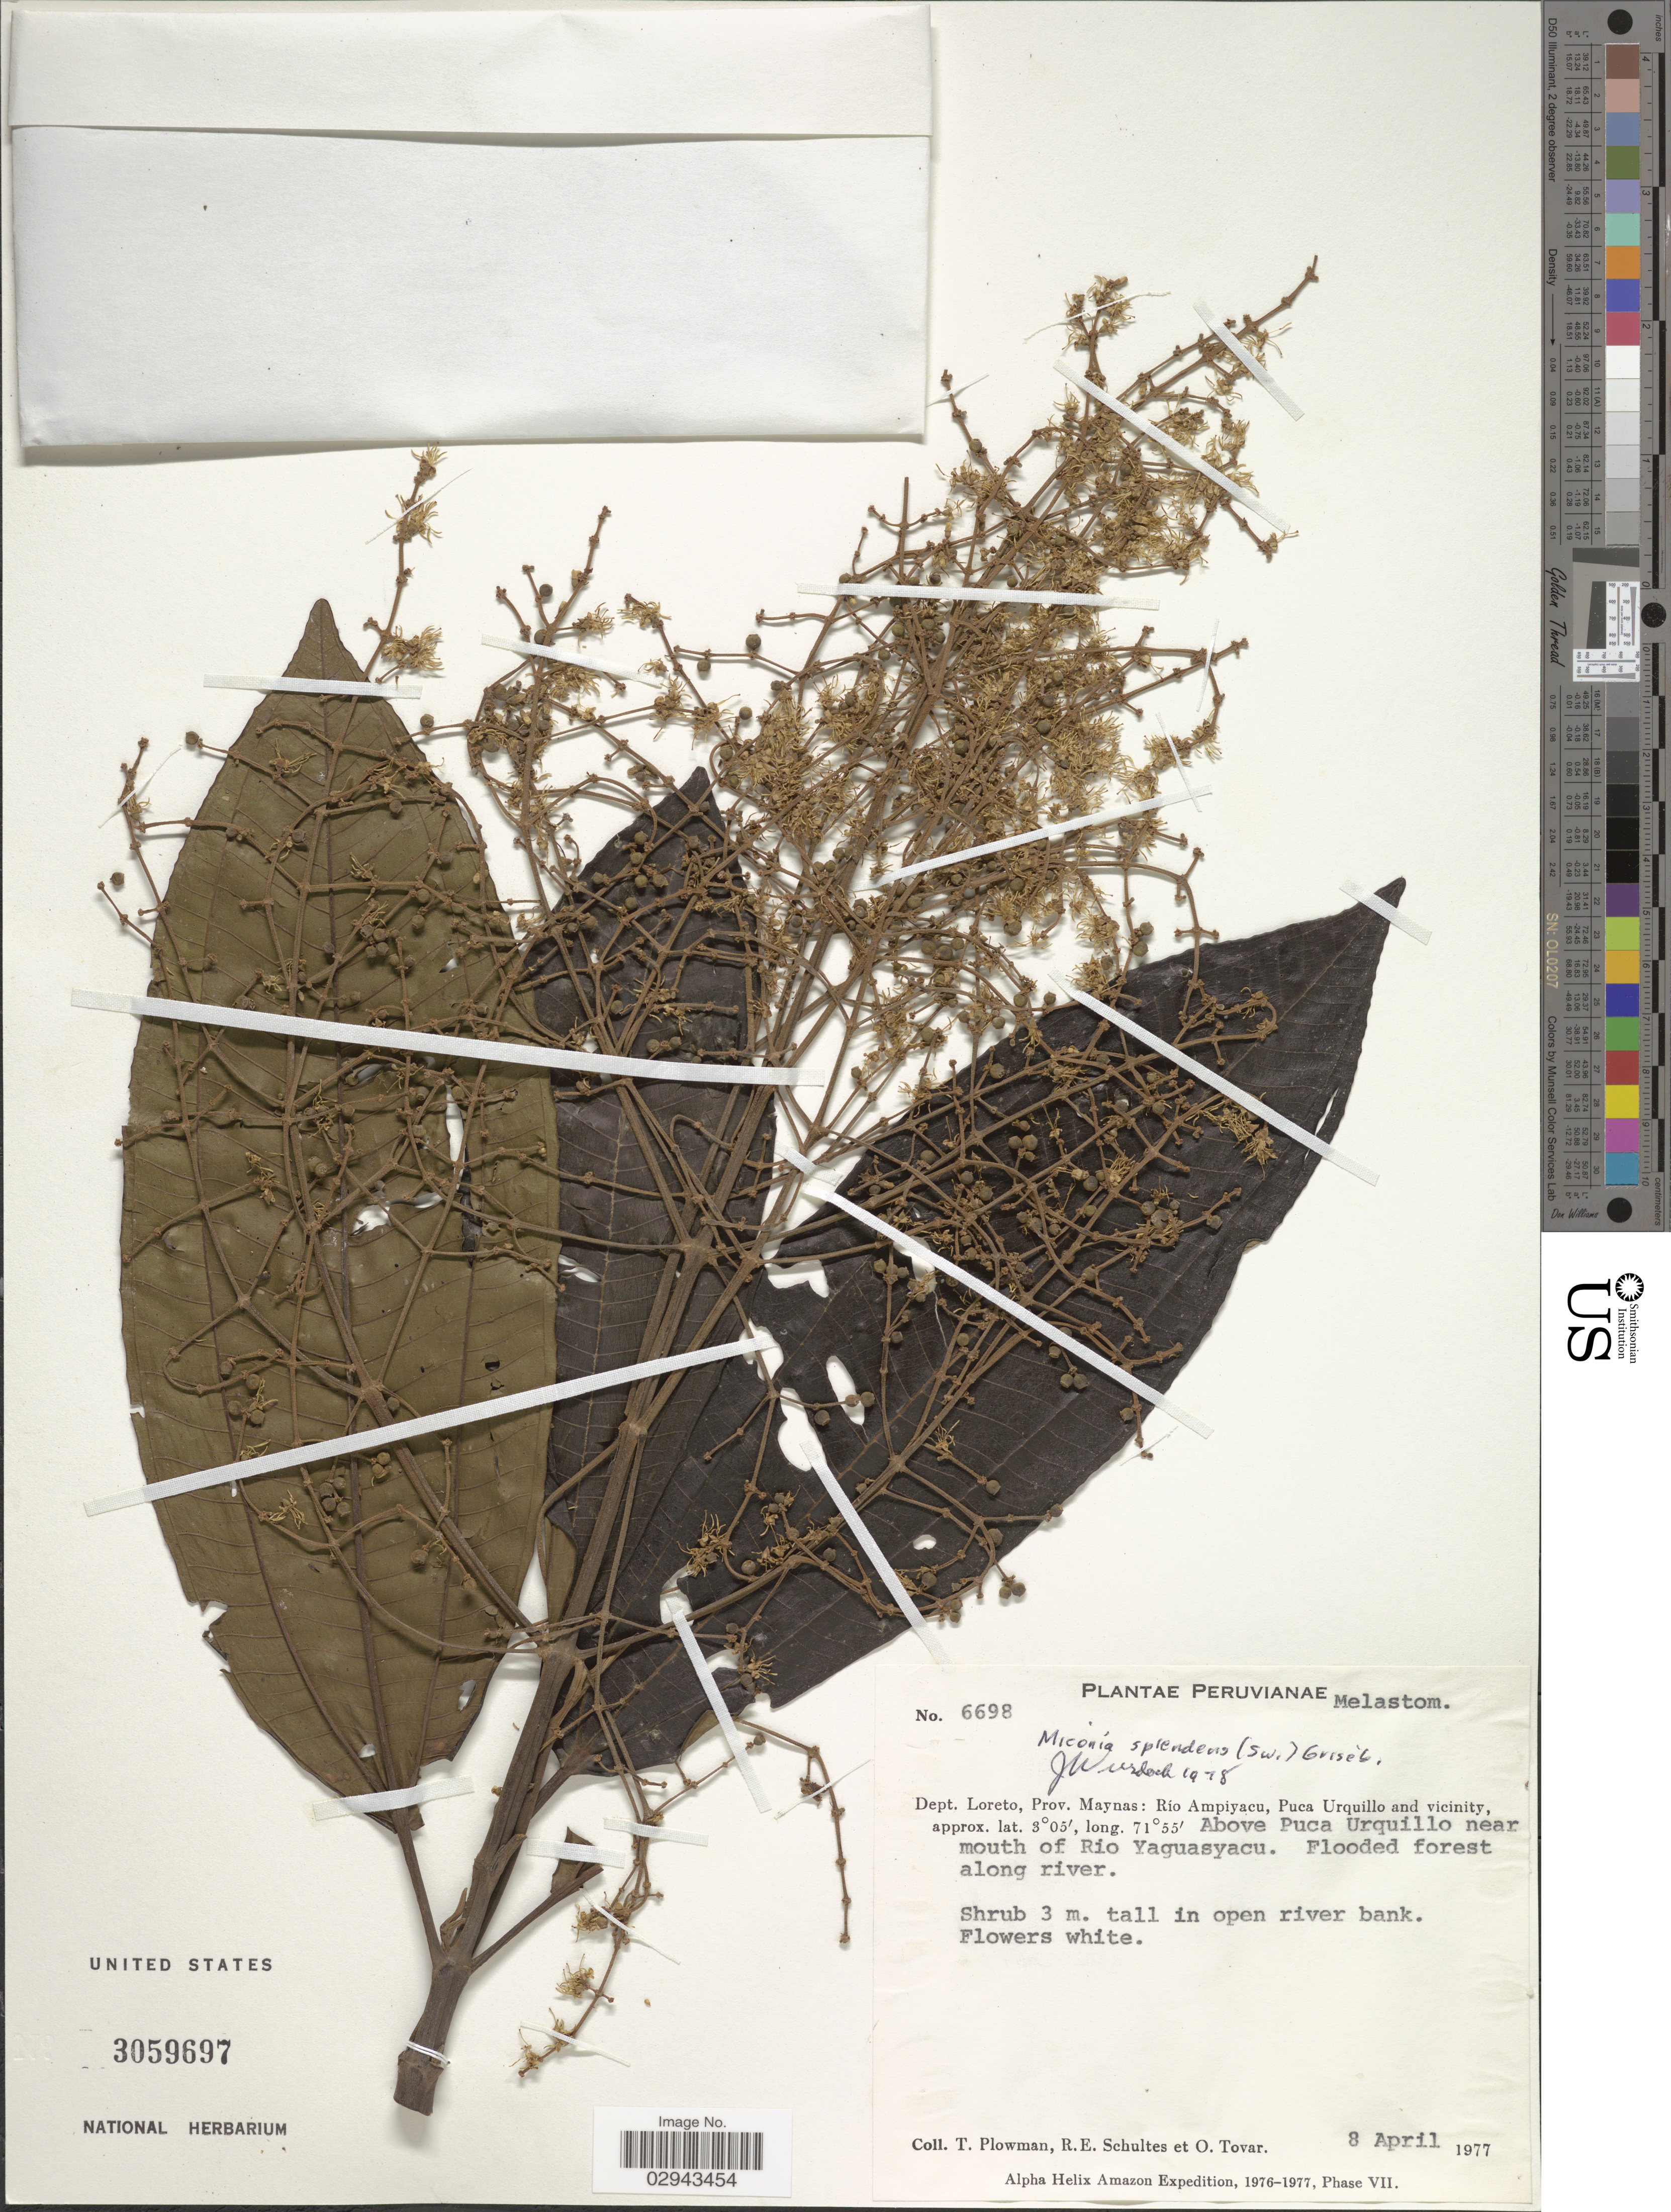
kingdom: Plantae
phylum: Tracheophyta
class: Magnoliopsida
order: Myrtales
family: Melastomataceae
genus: Miconia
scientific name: Miconia splendens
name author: (Sw.) Griseb.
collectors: T. Plowman, R. E. Schultes & Ó. Tovar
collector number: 6698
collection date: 1977-04-08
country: Peru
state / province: Loreto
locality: Dept. Loreto, Prov. Maynas: Río Ampiyacu, Puca Urquillo and vicinity. Above Puca Urquillo near mouth of Rio Yaguasyacu.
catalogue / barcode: US 3059697